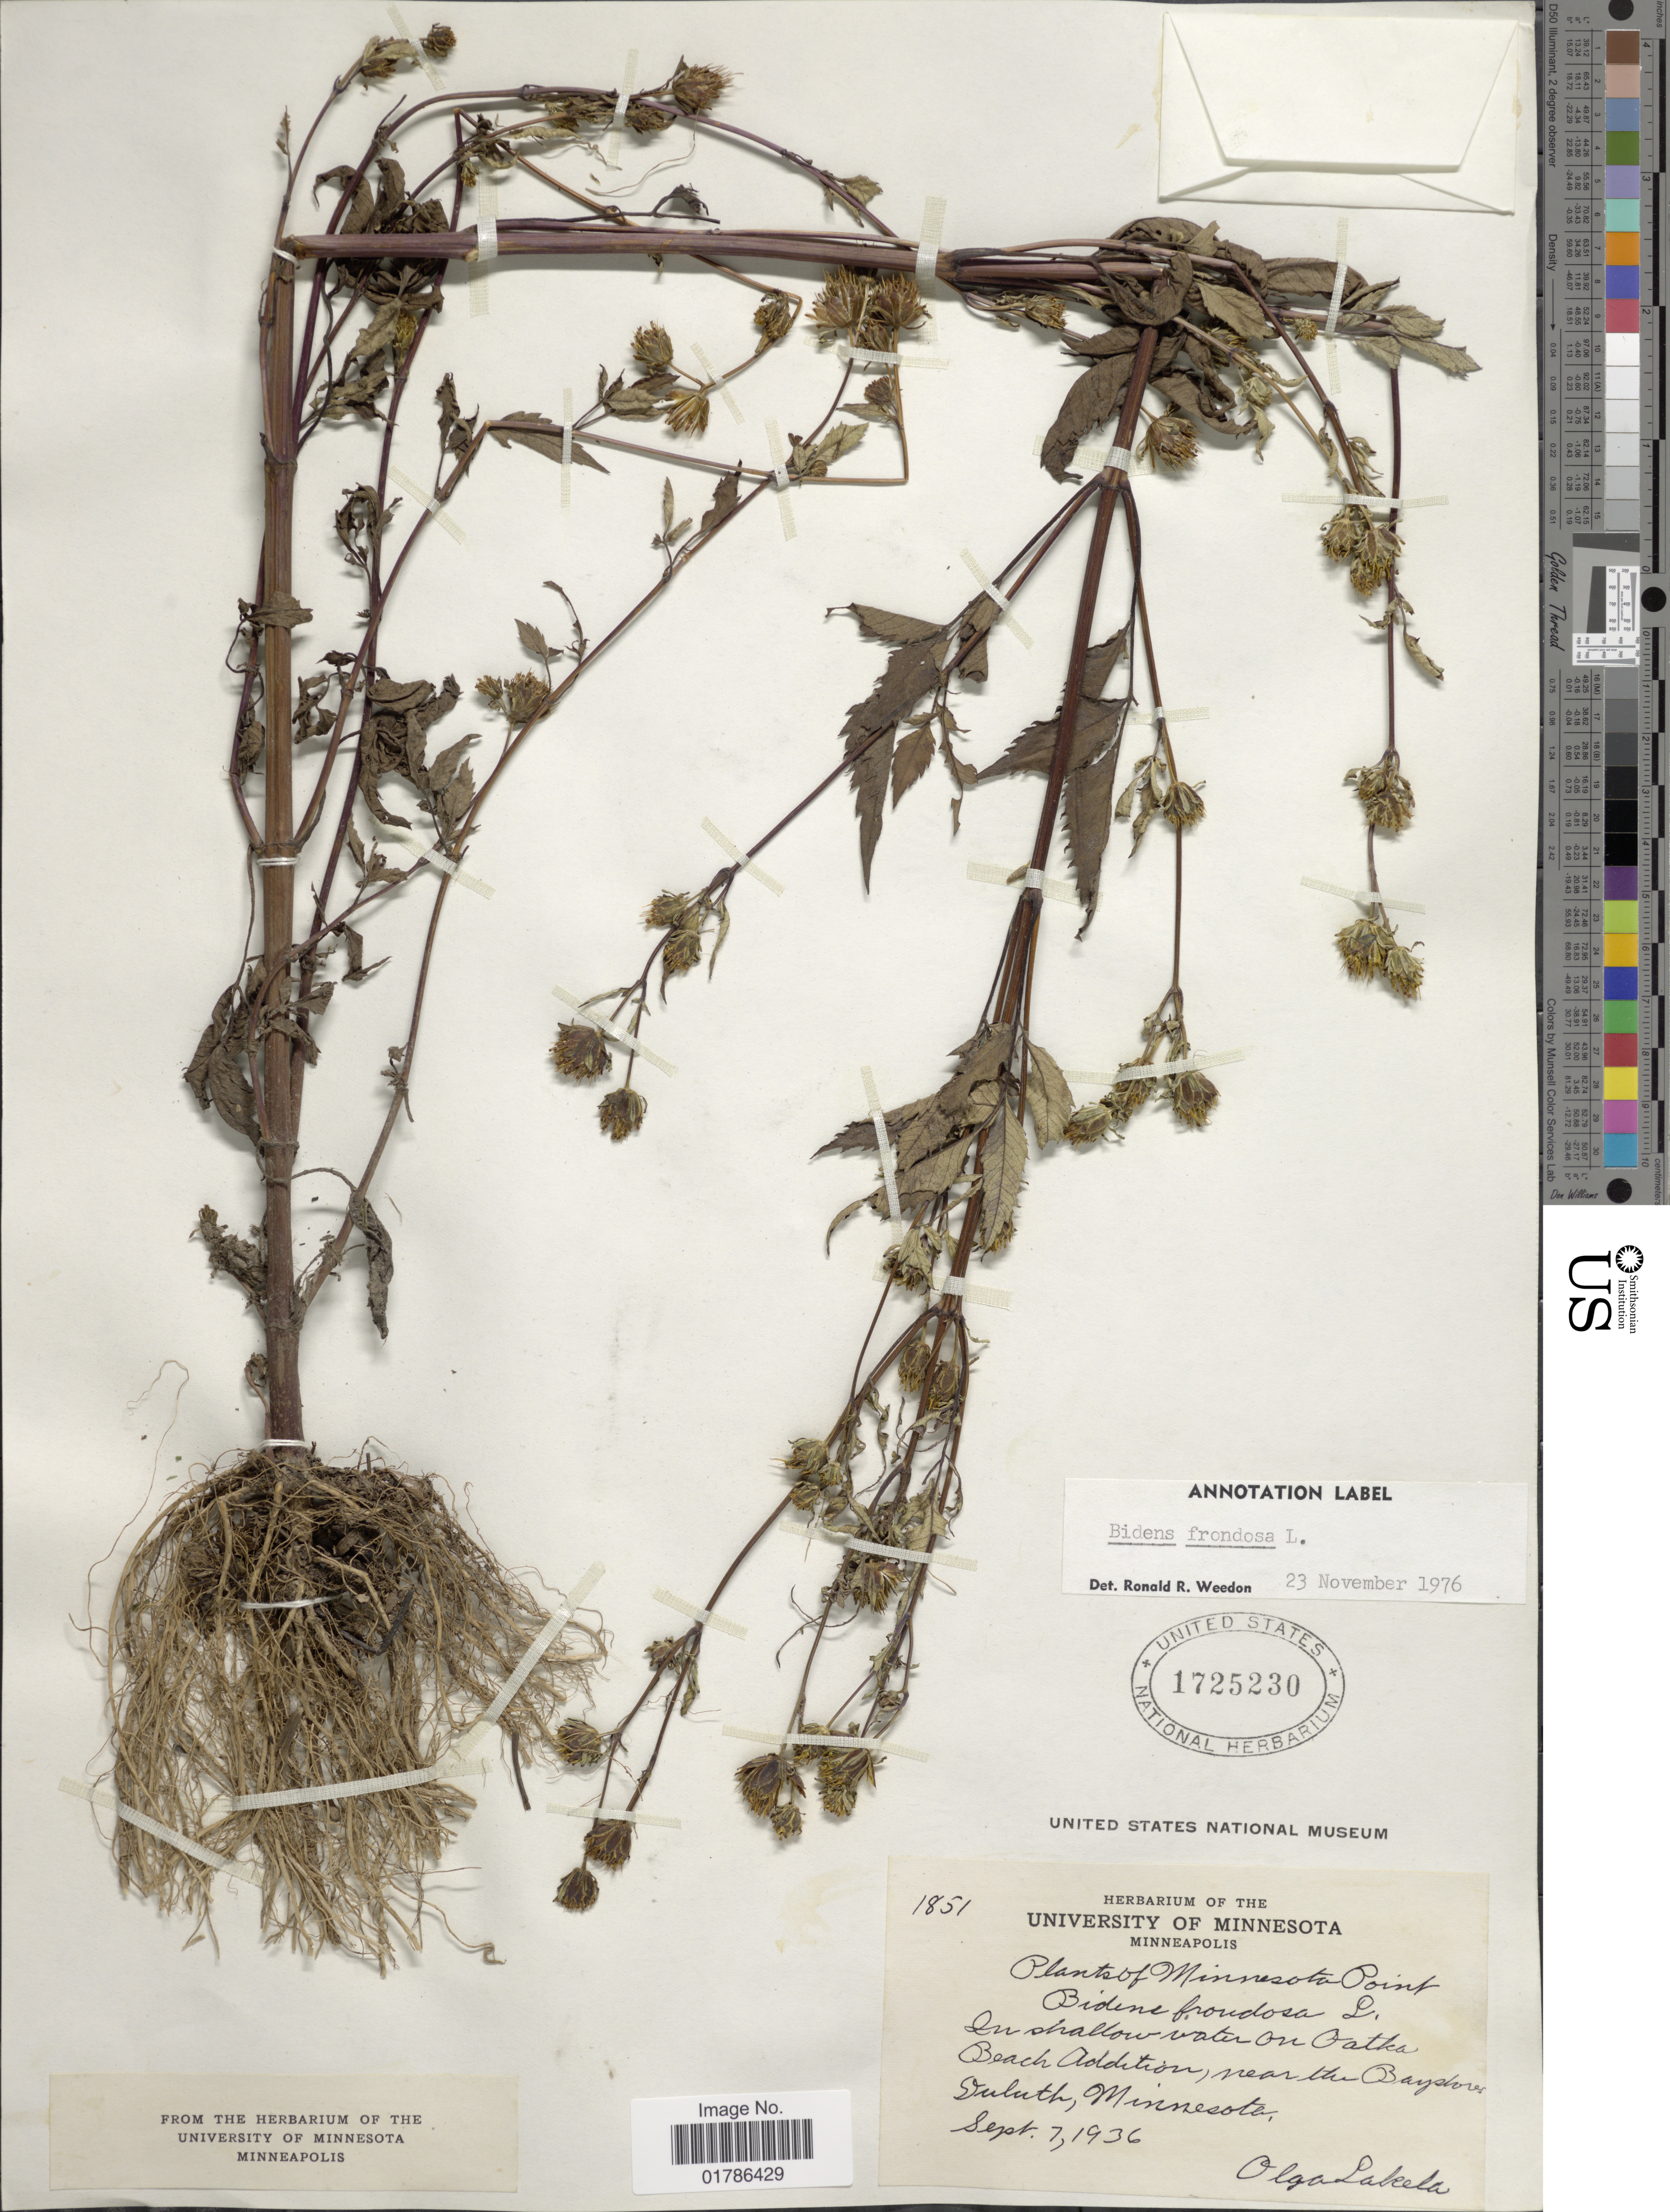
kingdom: Plantae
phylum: Tracheophyta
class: Magnoliopsida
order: Asterales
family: Asteraceae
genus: Bidens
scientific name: Bidens frondosa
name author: L.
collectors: O. K. Lakela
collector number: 1851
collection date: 1936-09-07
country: United States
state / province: Minnesota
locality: On Oatka Beach Addition, near the Bayshore Duluth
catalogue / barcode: US 1725230